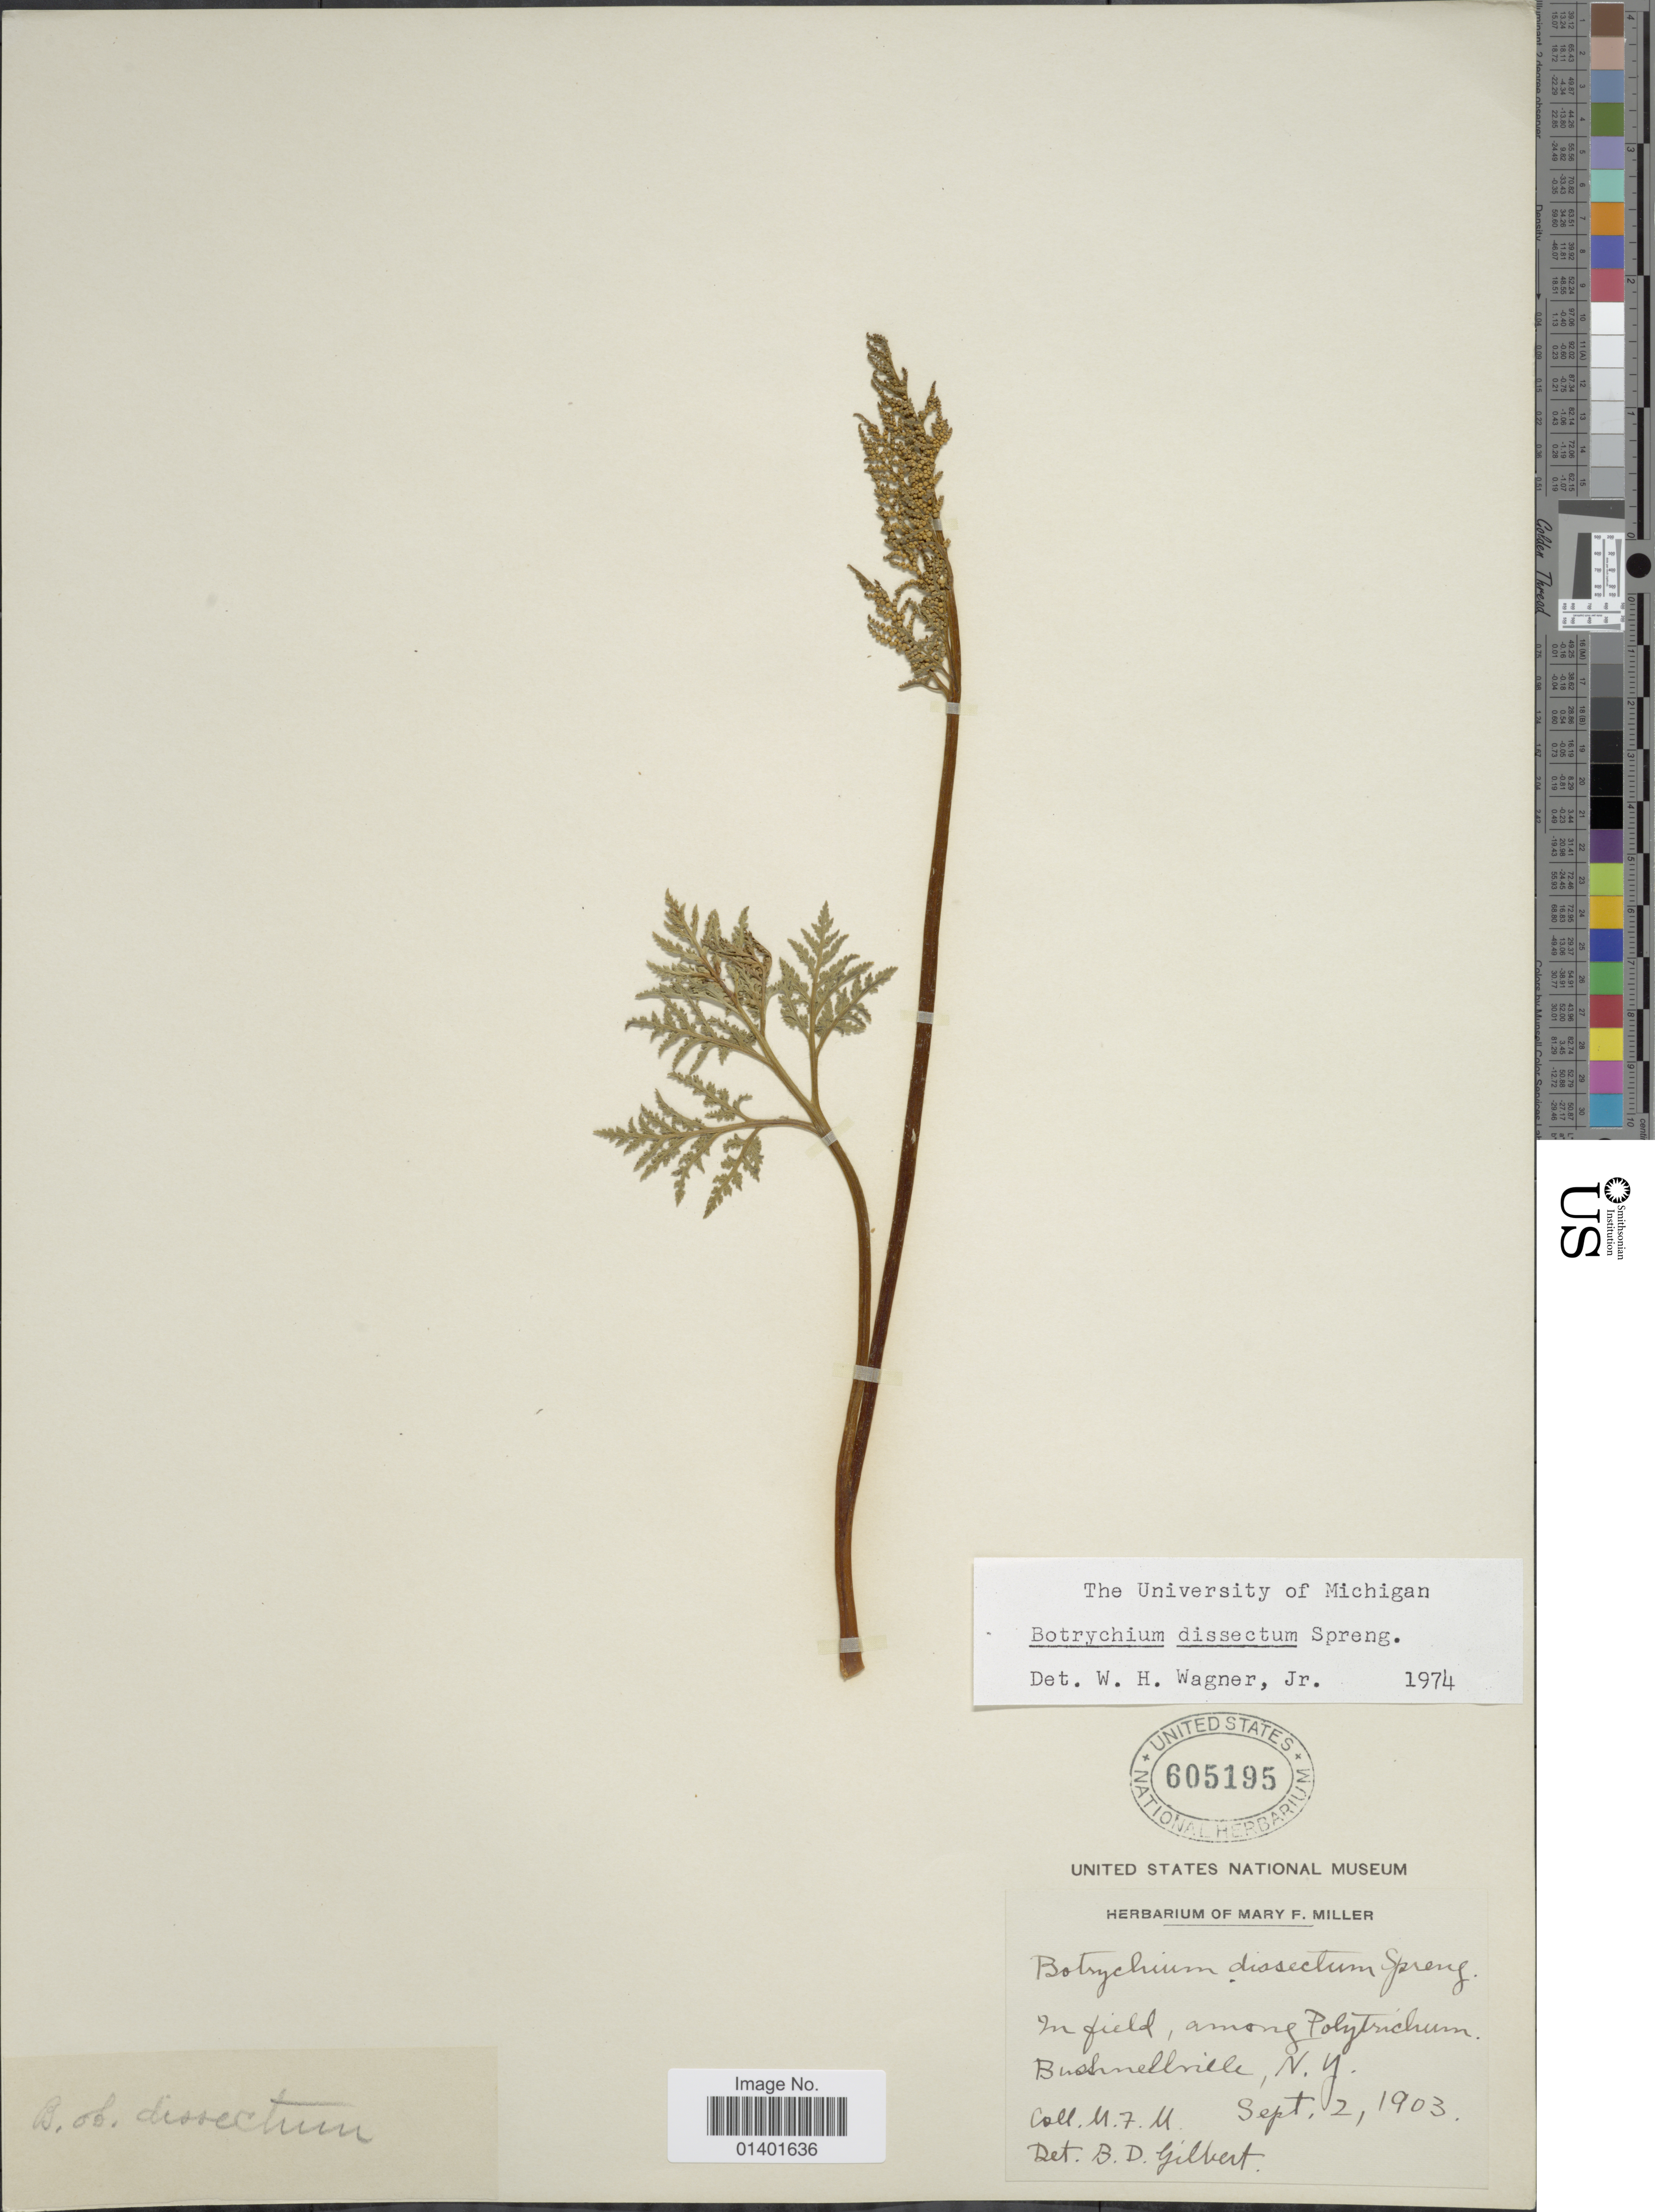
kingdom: Plantae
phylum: Tracheophyta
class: Polypodiopsida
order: Ophioglossales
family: Ophioglossaceae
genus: Botrychium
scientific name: Botrychium dissectum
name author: Spreng.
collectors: M. F. Miller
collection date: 1903-09-02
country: United States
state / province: New York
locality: Bushnellsville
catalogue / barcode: US 605195